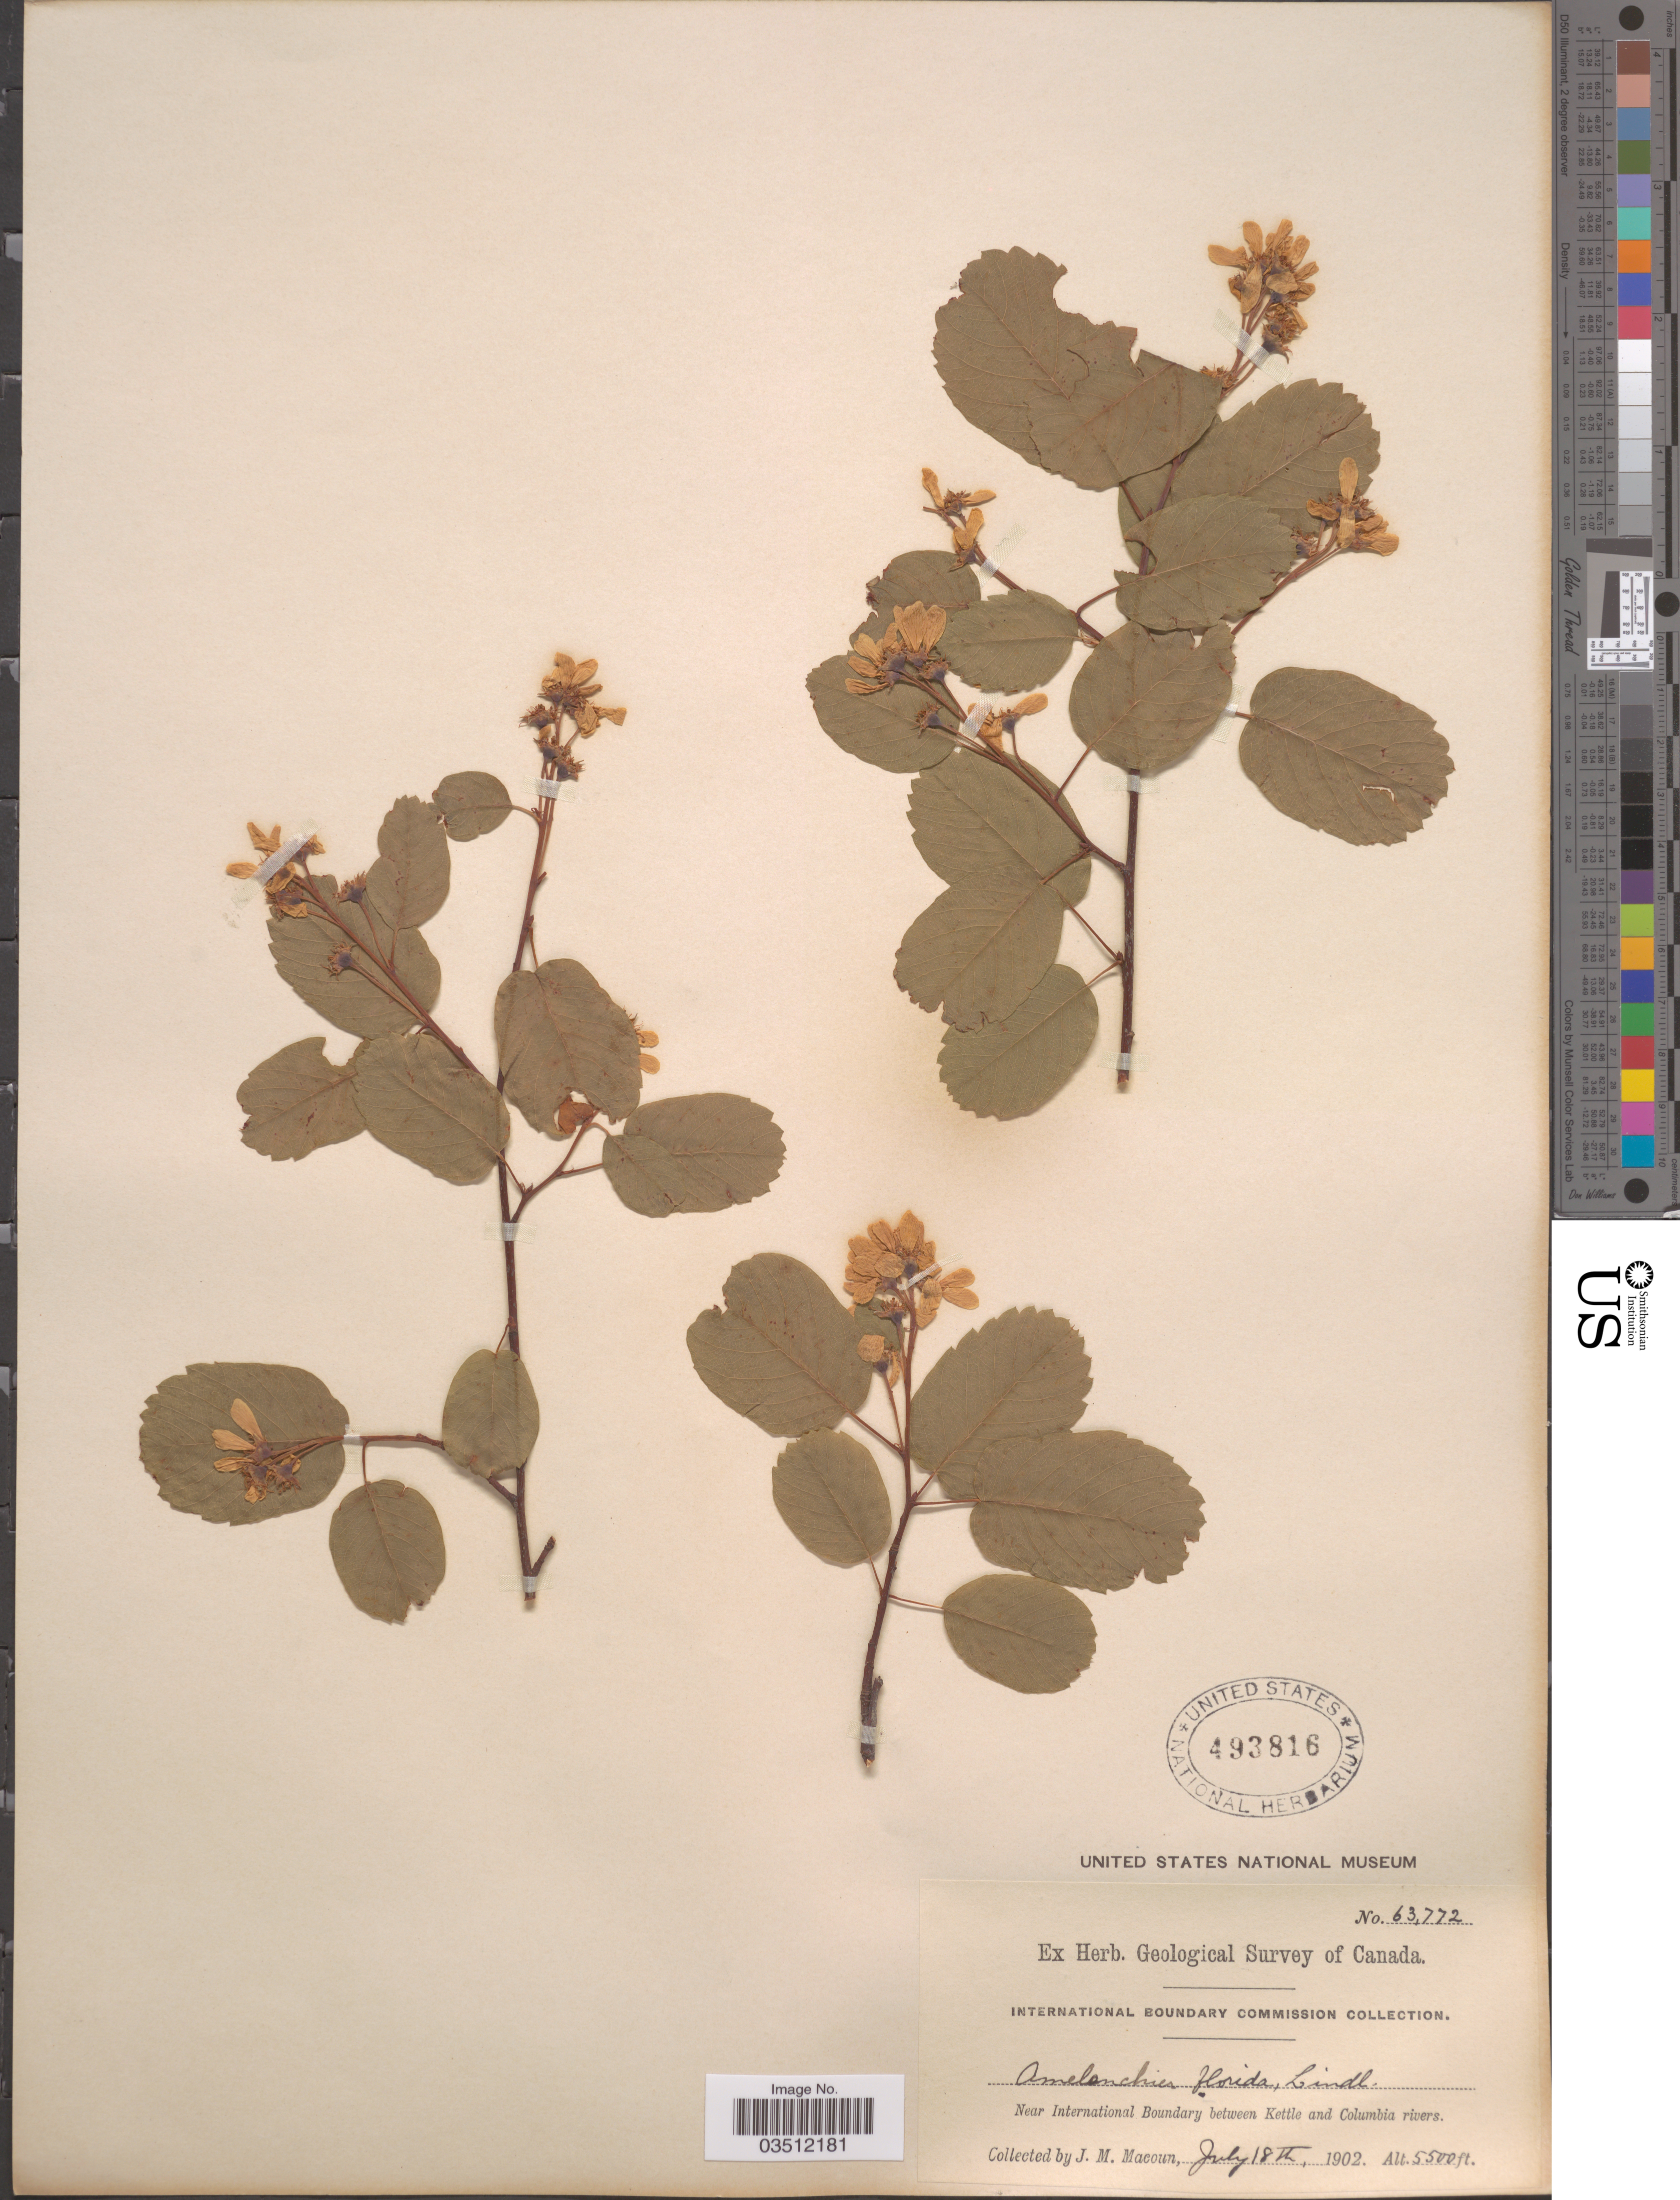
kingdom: Plantae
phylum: Tracheophyta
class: Magnoliopsida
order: Rosales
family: Rosaceae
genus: Amelanchier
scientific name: Amelanchier florida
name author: Lindl.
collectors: J. M. Macoun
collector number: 63772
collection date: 1902-07-18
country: Canada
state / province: British Columbia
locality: Near International Boundary between Kettle and Columbia rivers.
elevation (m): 1676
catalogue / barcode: US 493816